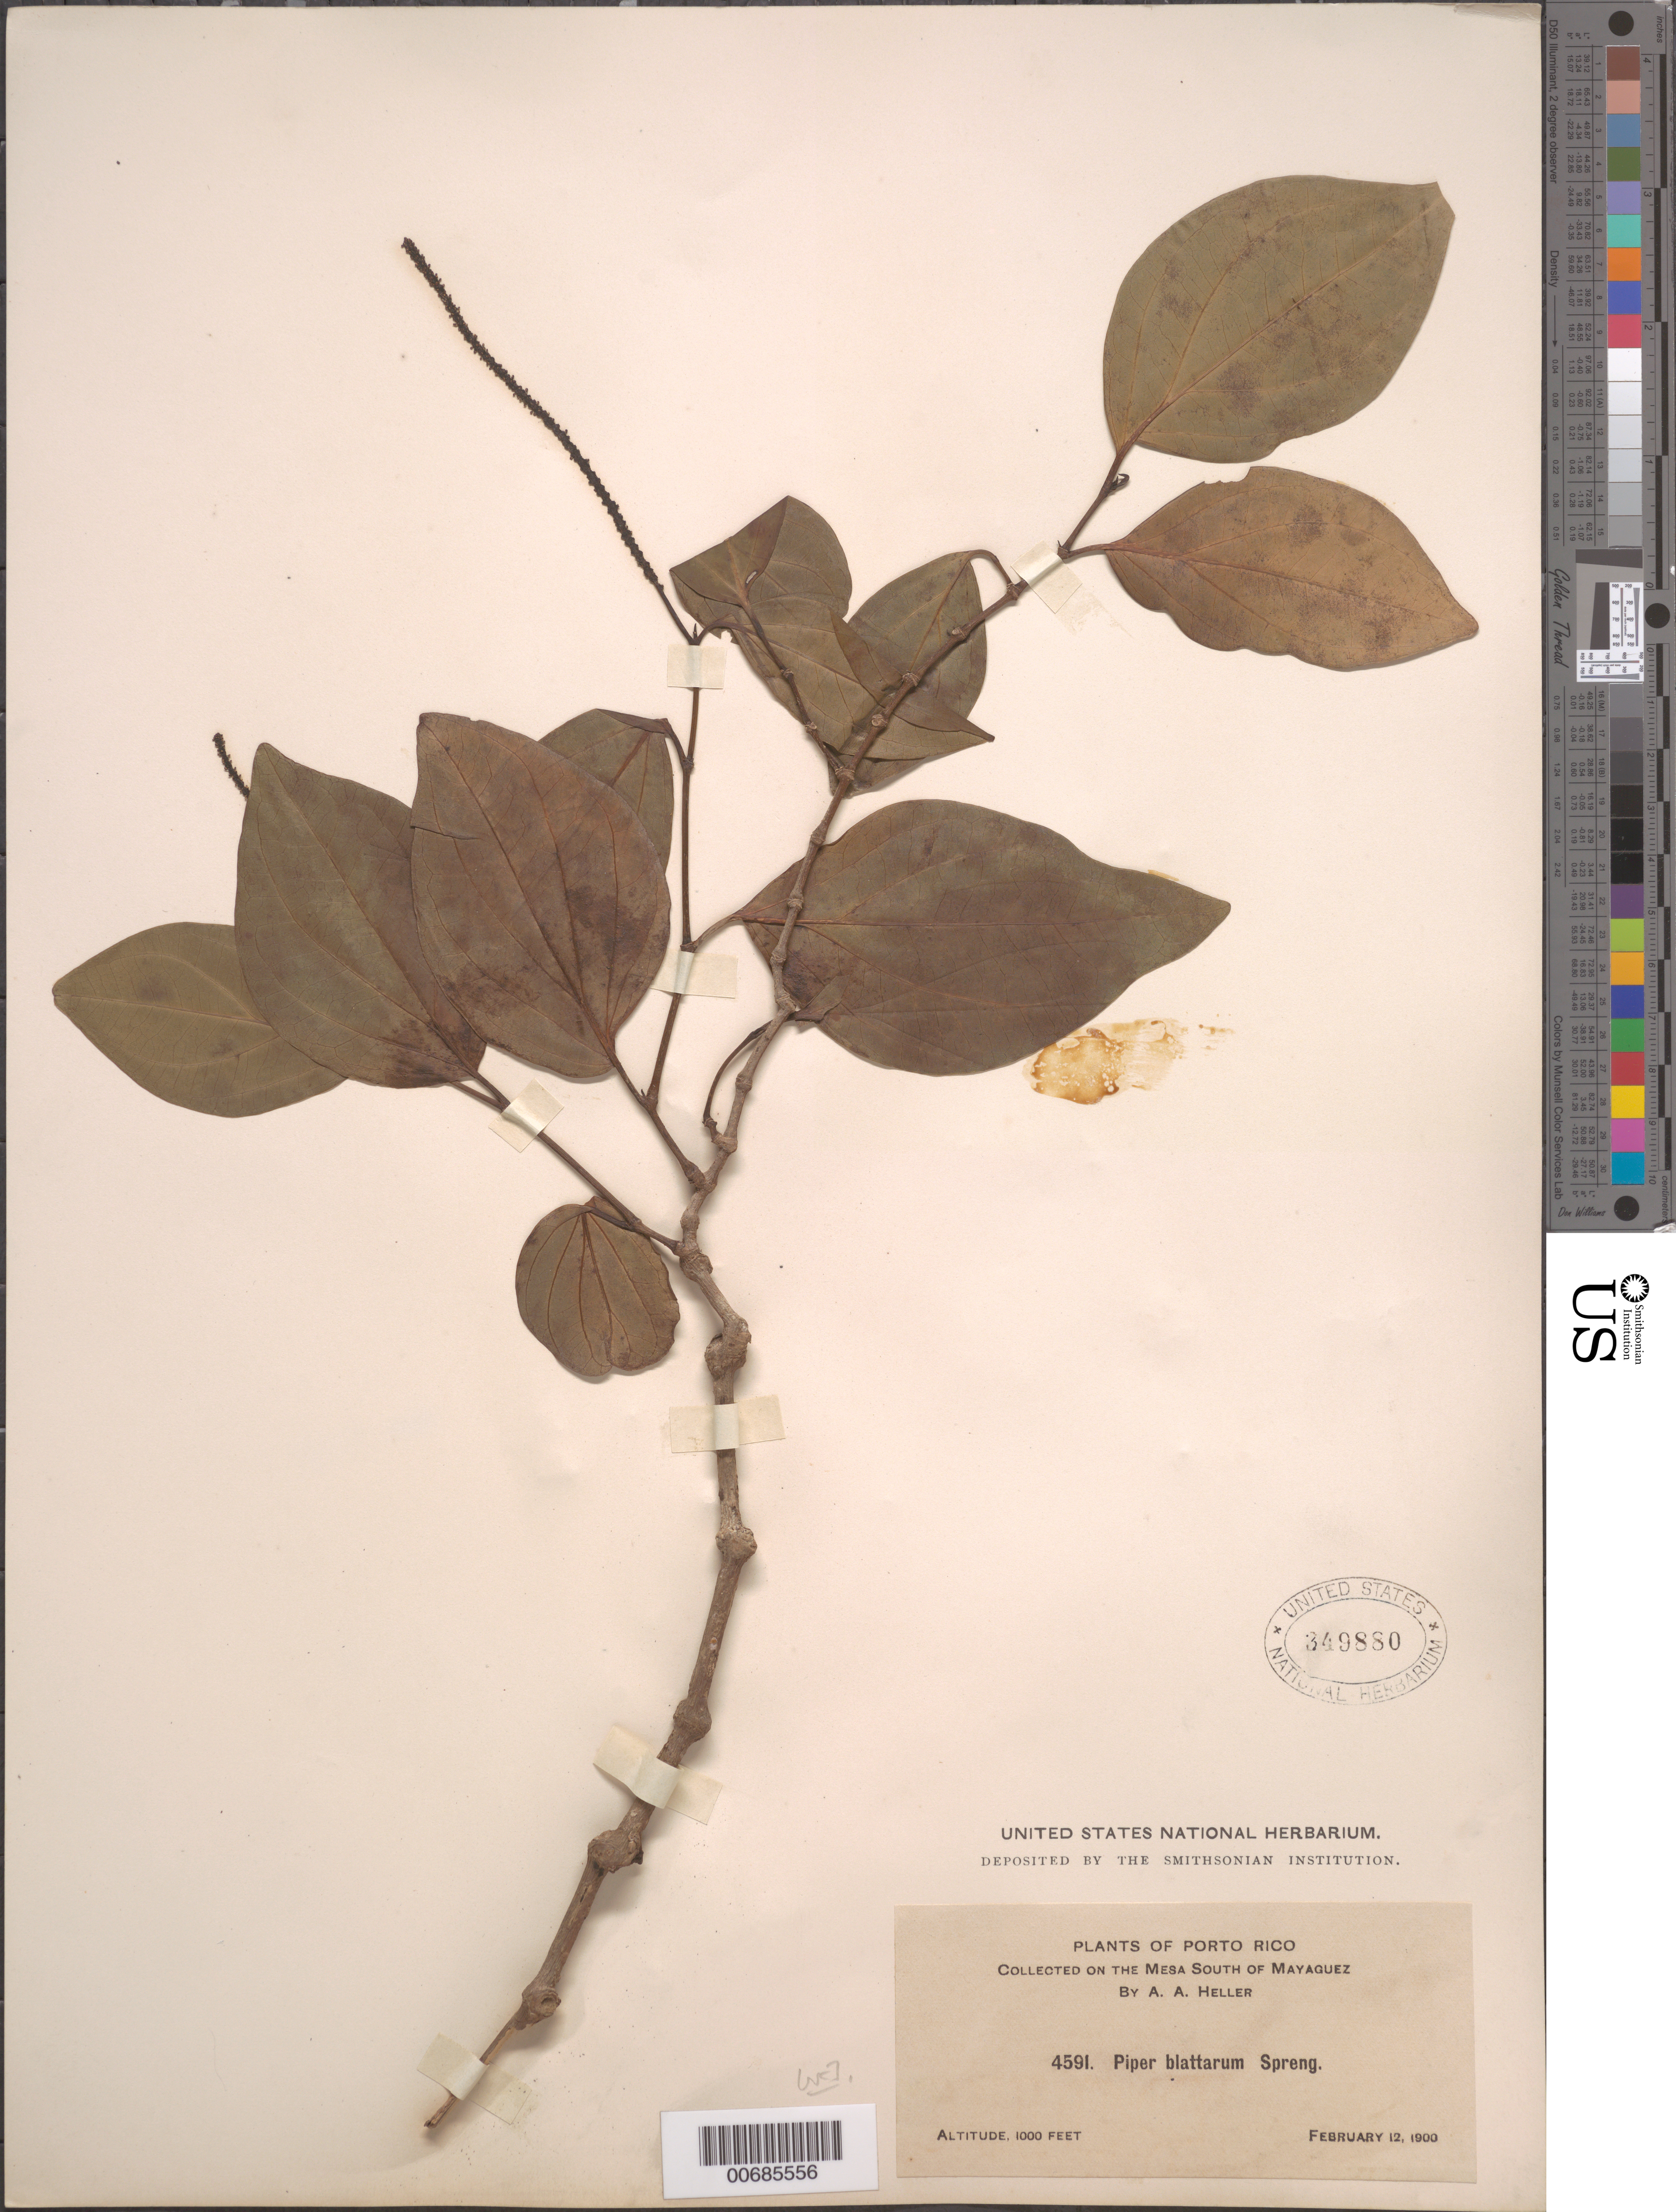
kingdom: Plantae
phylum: Tracheophyta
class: Magnoliopsida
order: Piperales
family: Piperaceae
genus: Piper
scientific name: Piper blattarum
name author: Spreng.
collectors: A. A. Heller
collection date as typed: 12 Feb 1900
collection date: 1900-02-12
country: Puerto Rico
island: Greater Antilles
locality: Collected on the Mesa South of Mayaguez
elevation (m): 305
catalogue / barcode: US 349880